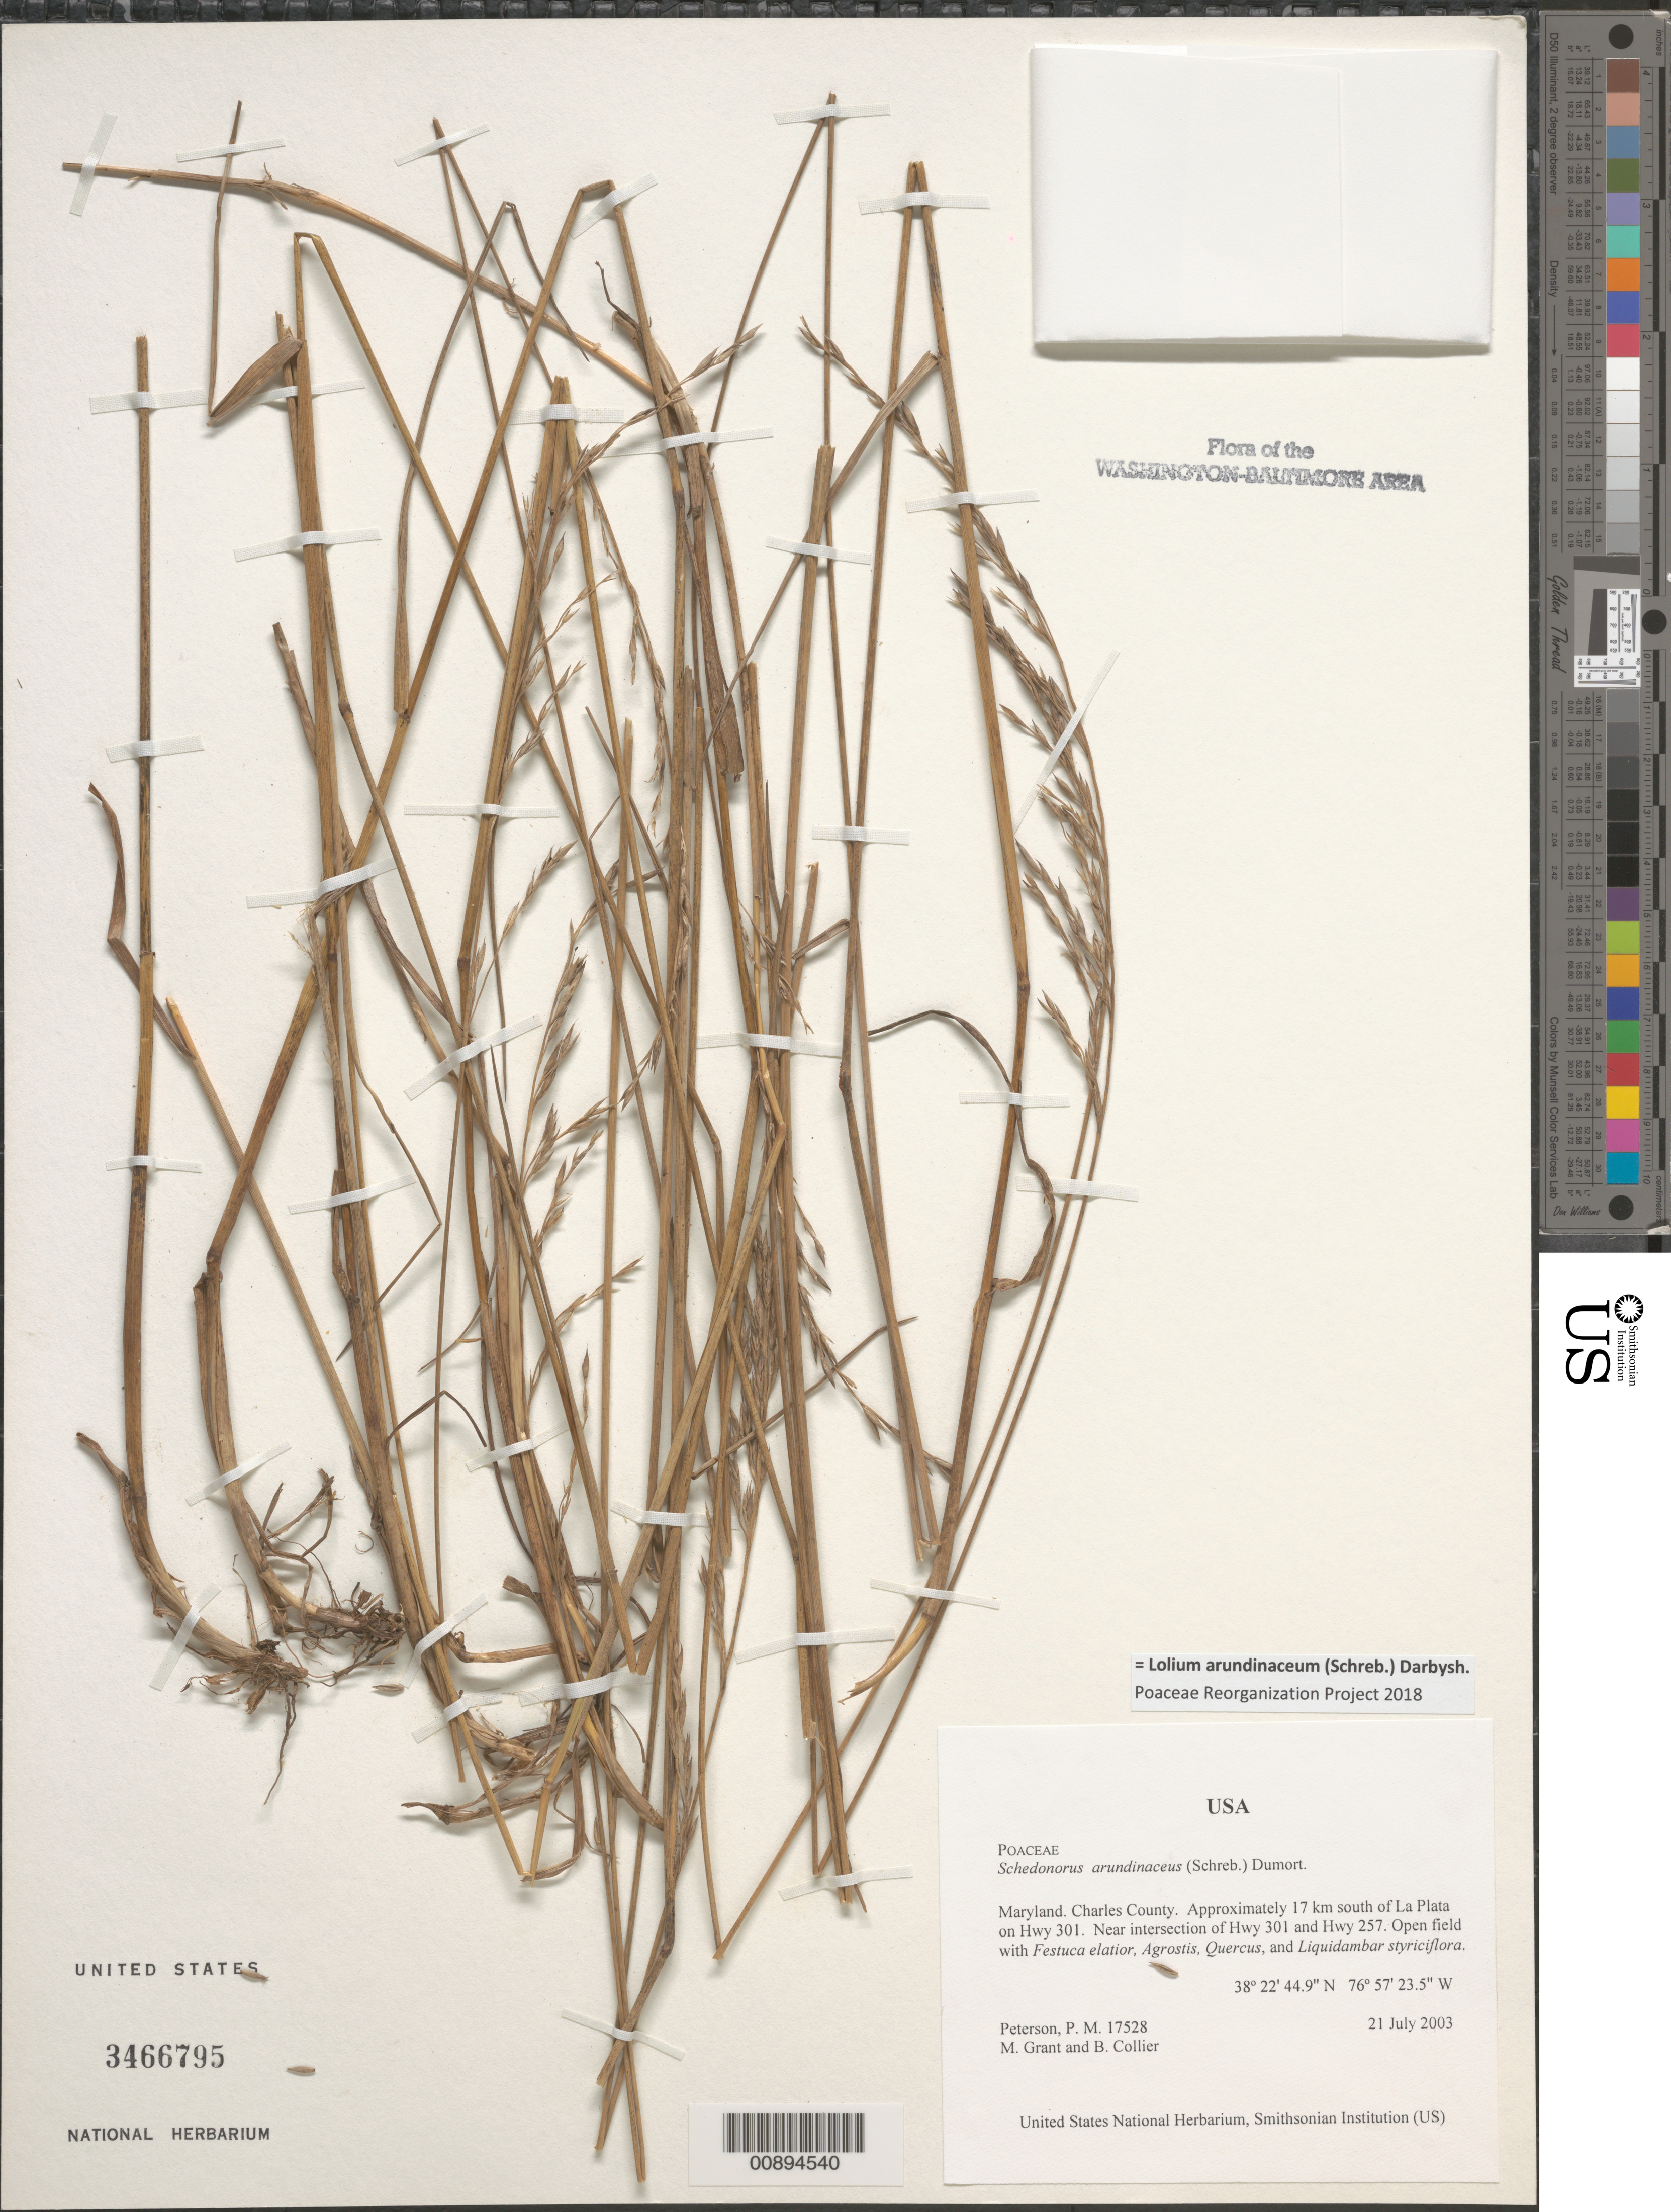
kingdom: Plantae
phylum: Tracheophyta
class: Liliopsida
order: Poales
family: Poaceae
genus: Lolium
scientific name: Lolium arundinaceum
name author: (Schreb.) Darbysh.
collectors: P. M. Peterson, M. Grant & B. Collier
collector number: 17528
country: United States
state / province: Maryland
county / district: Charles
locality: Approximately 17 km south of La Plata on Hwy 301. Near intersection of Hwy 301 and Hwy 257.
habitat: Open field with Festuca elatior, Agrostis, Quercus, and Liquidambar styriciflora.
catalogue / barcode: US 3466795